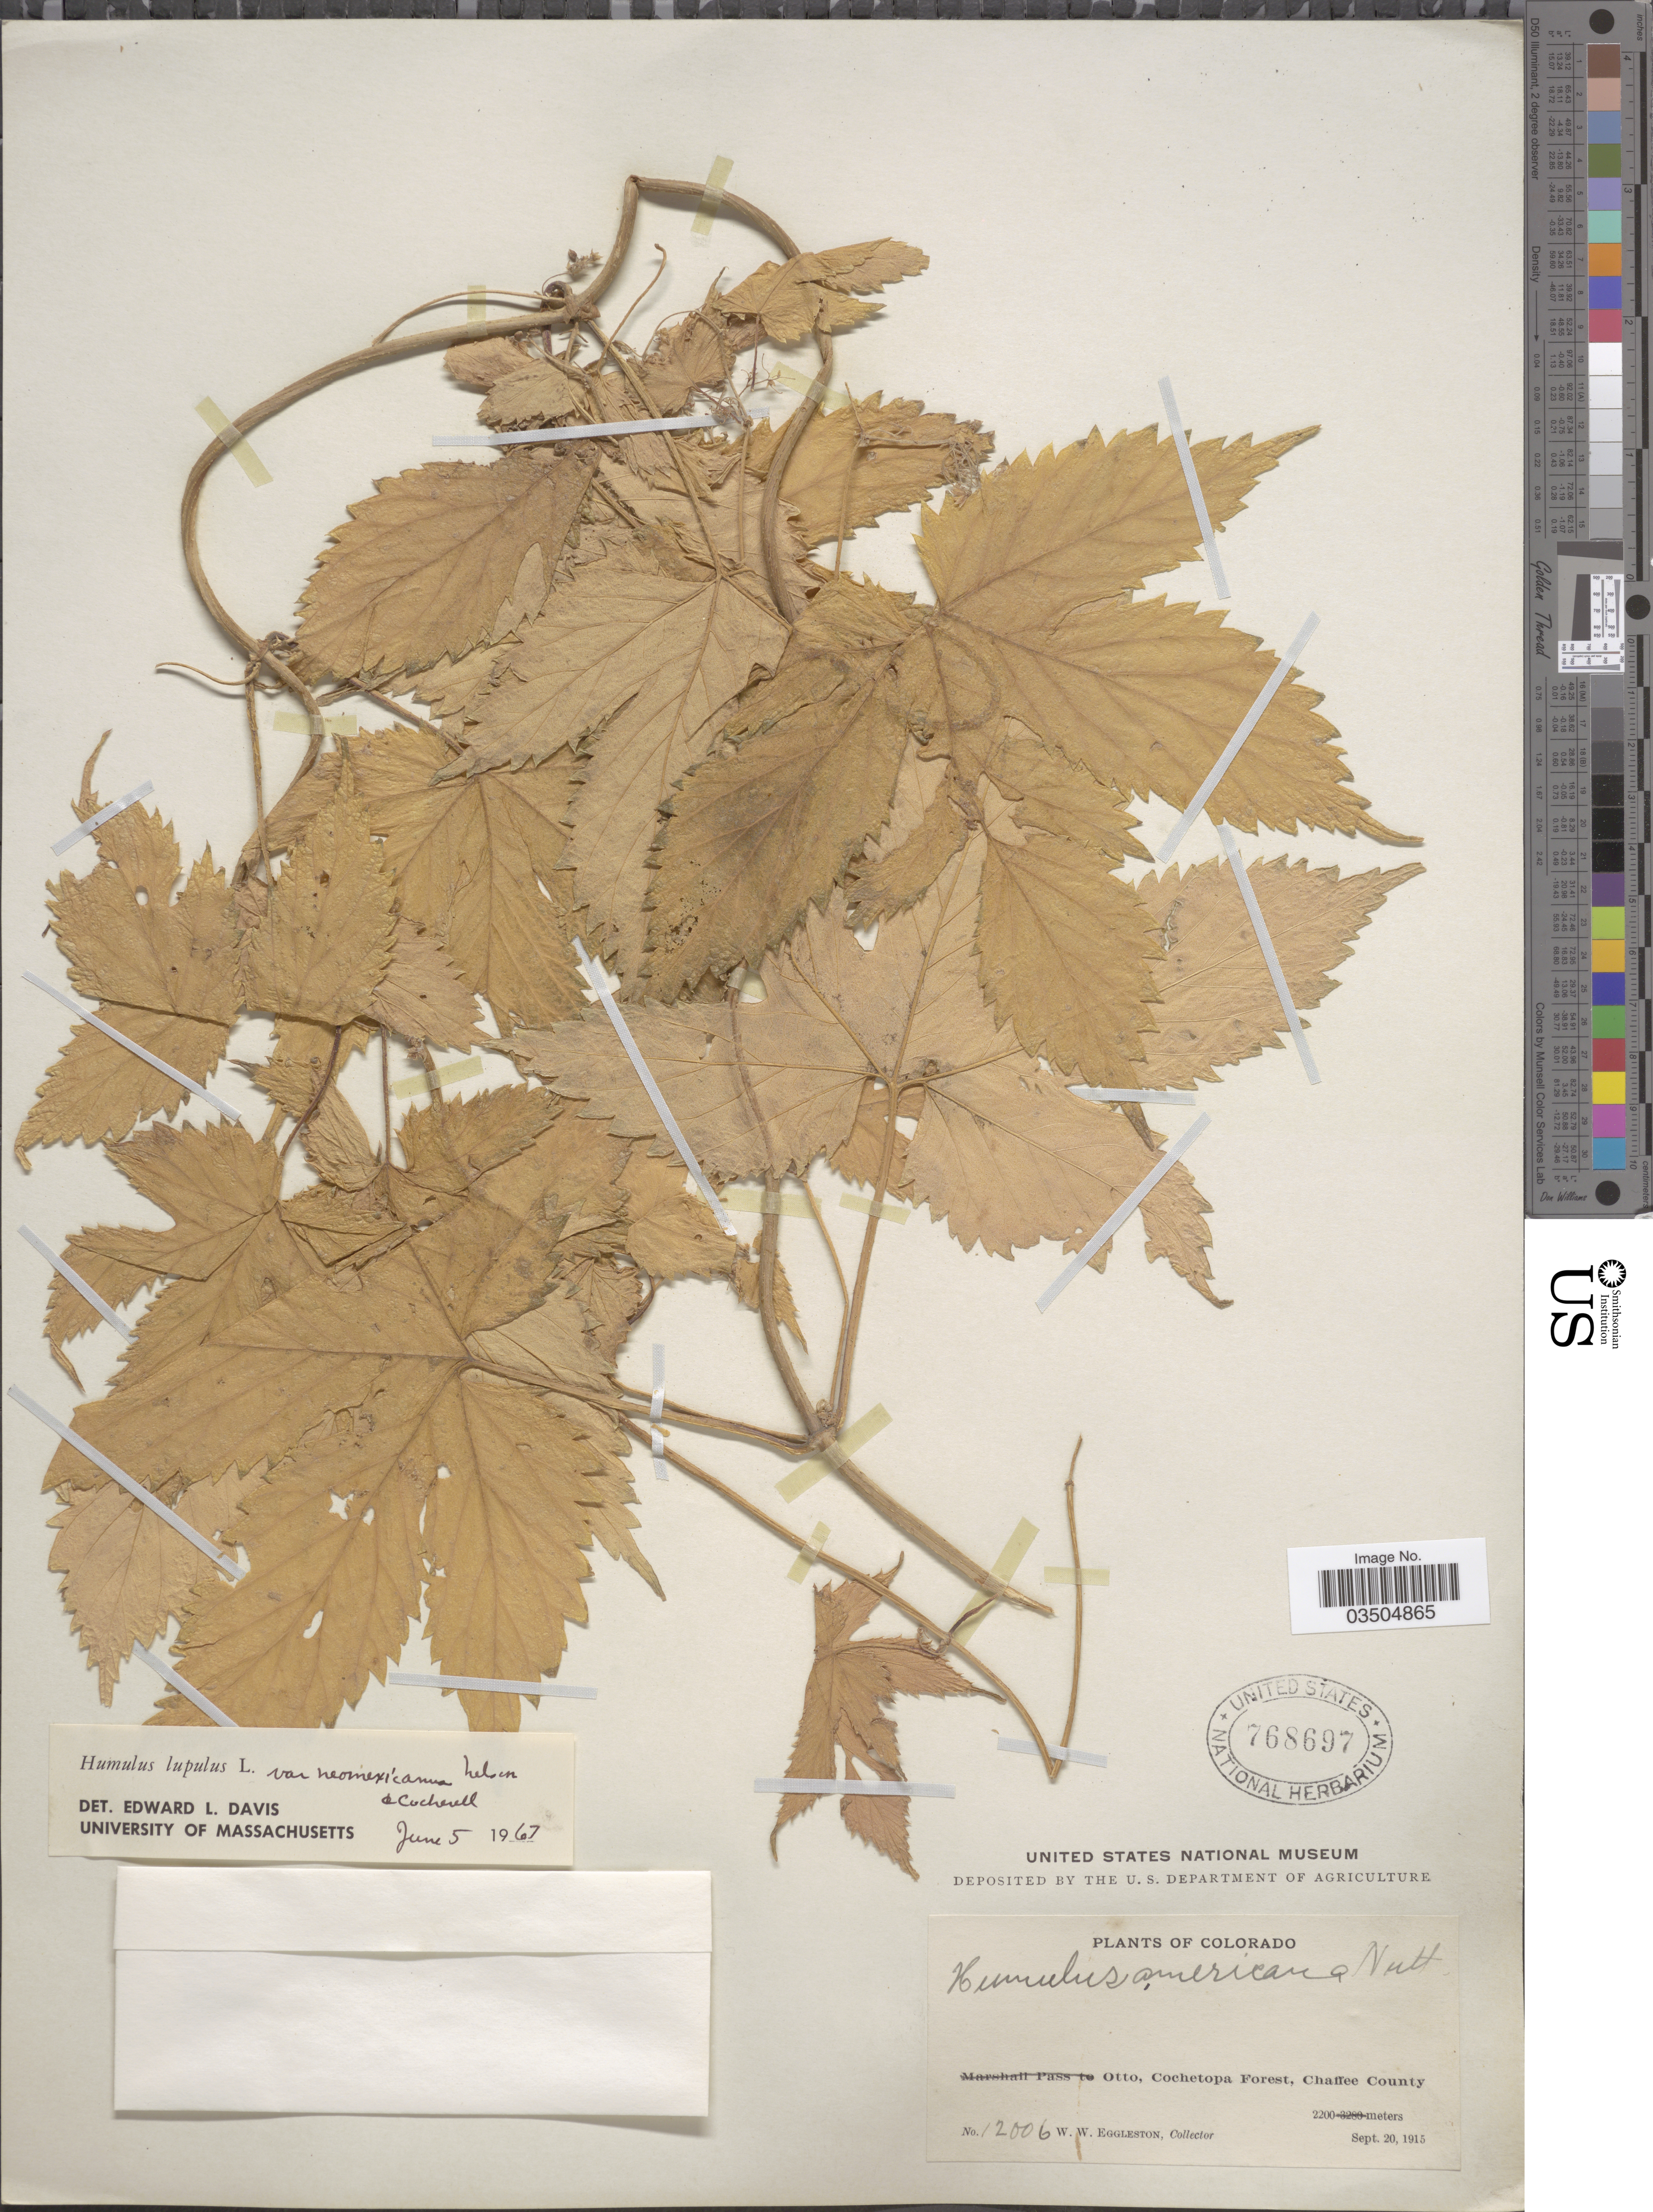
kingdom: Plantae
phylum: Tracheophyta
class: Magnoliopsida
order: Rosales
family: Cannabaceae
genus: Humulus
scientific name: Humulus neomexicanus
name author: (A. Nelson & Cockerell) Rydb.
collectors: W. W. Eggleston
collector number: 12006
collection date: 1915-09-20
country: United States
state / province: Colorado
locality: Otto, Cochetopa Forest, Chaffee County.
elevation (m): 2200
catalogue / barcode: US 768697